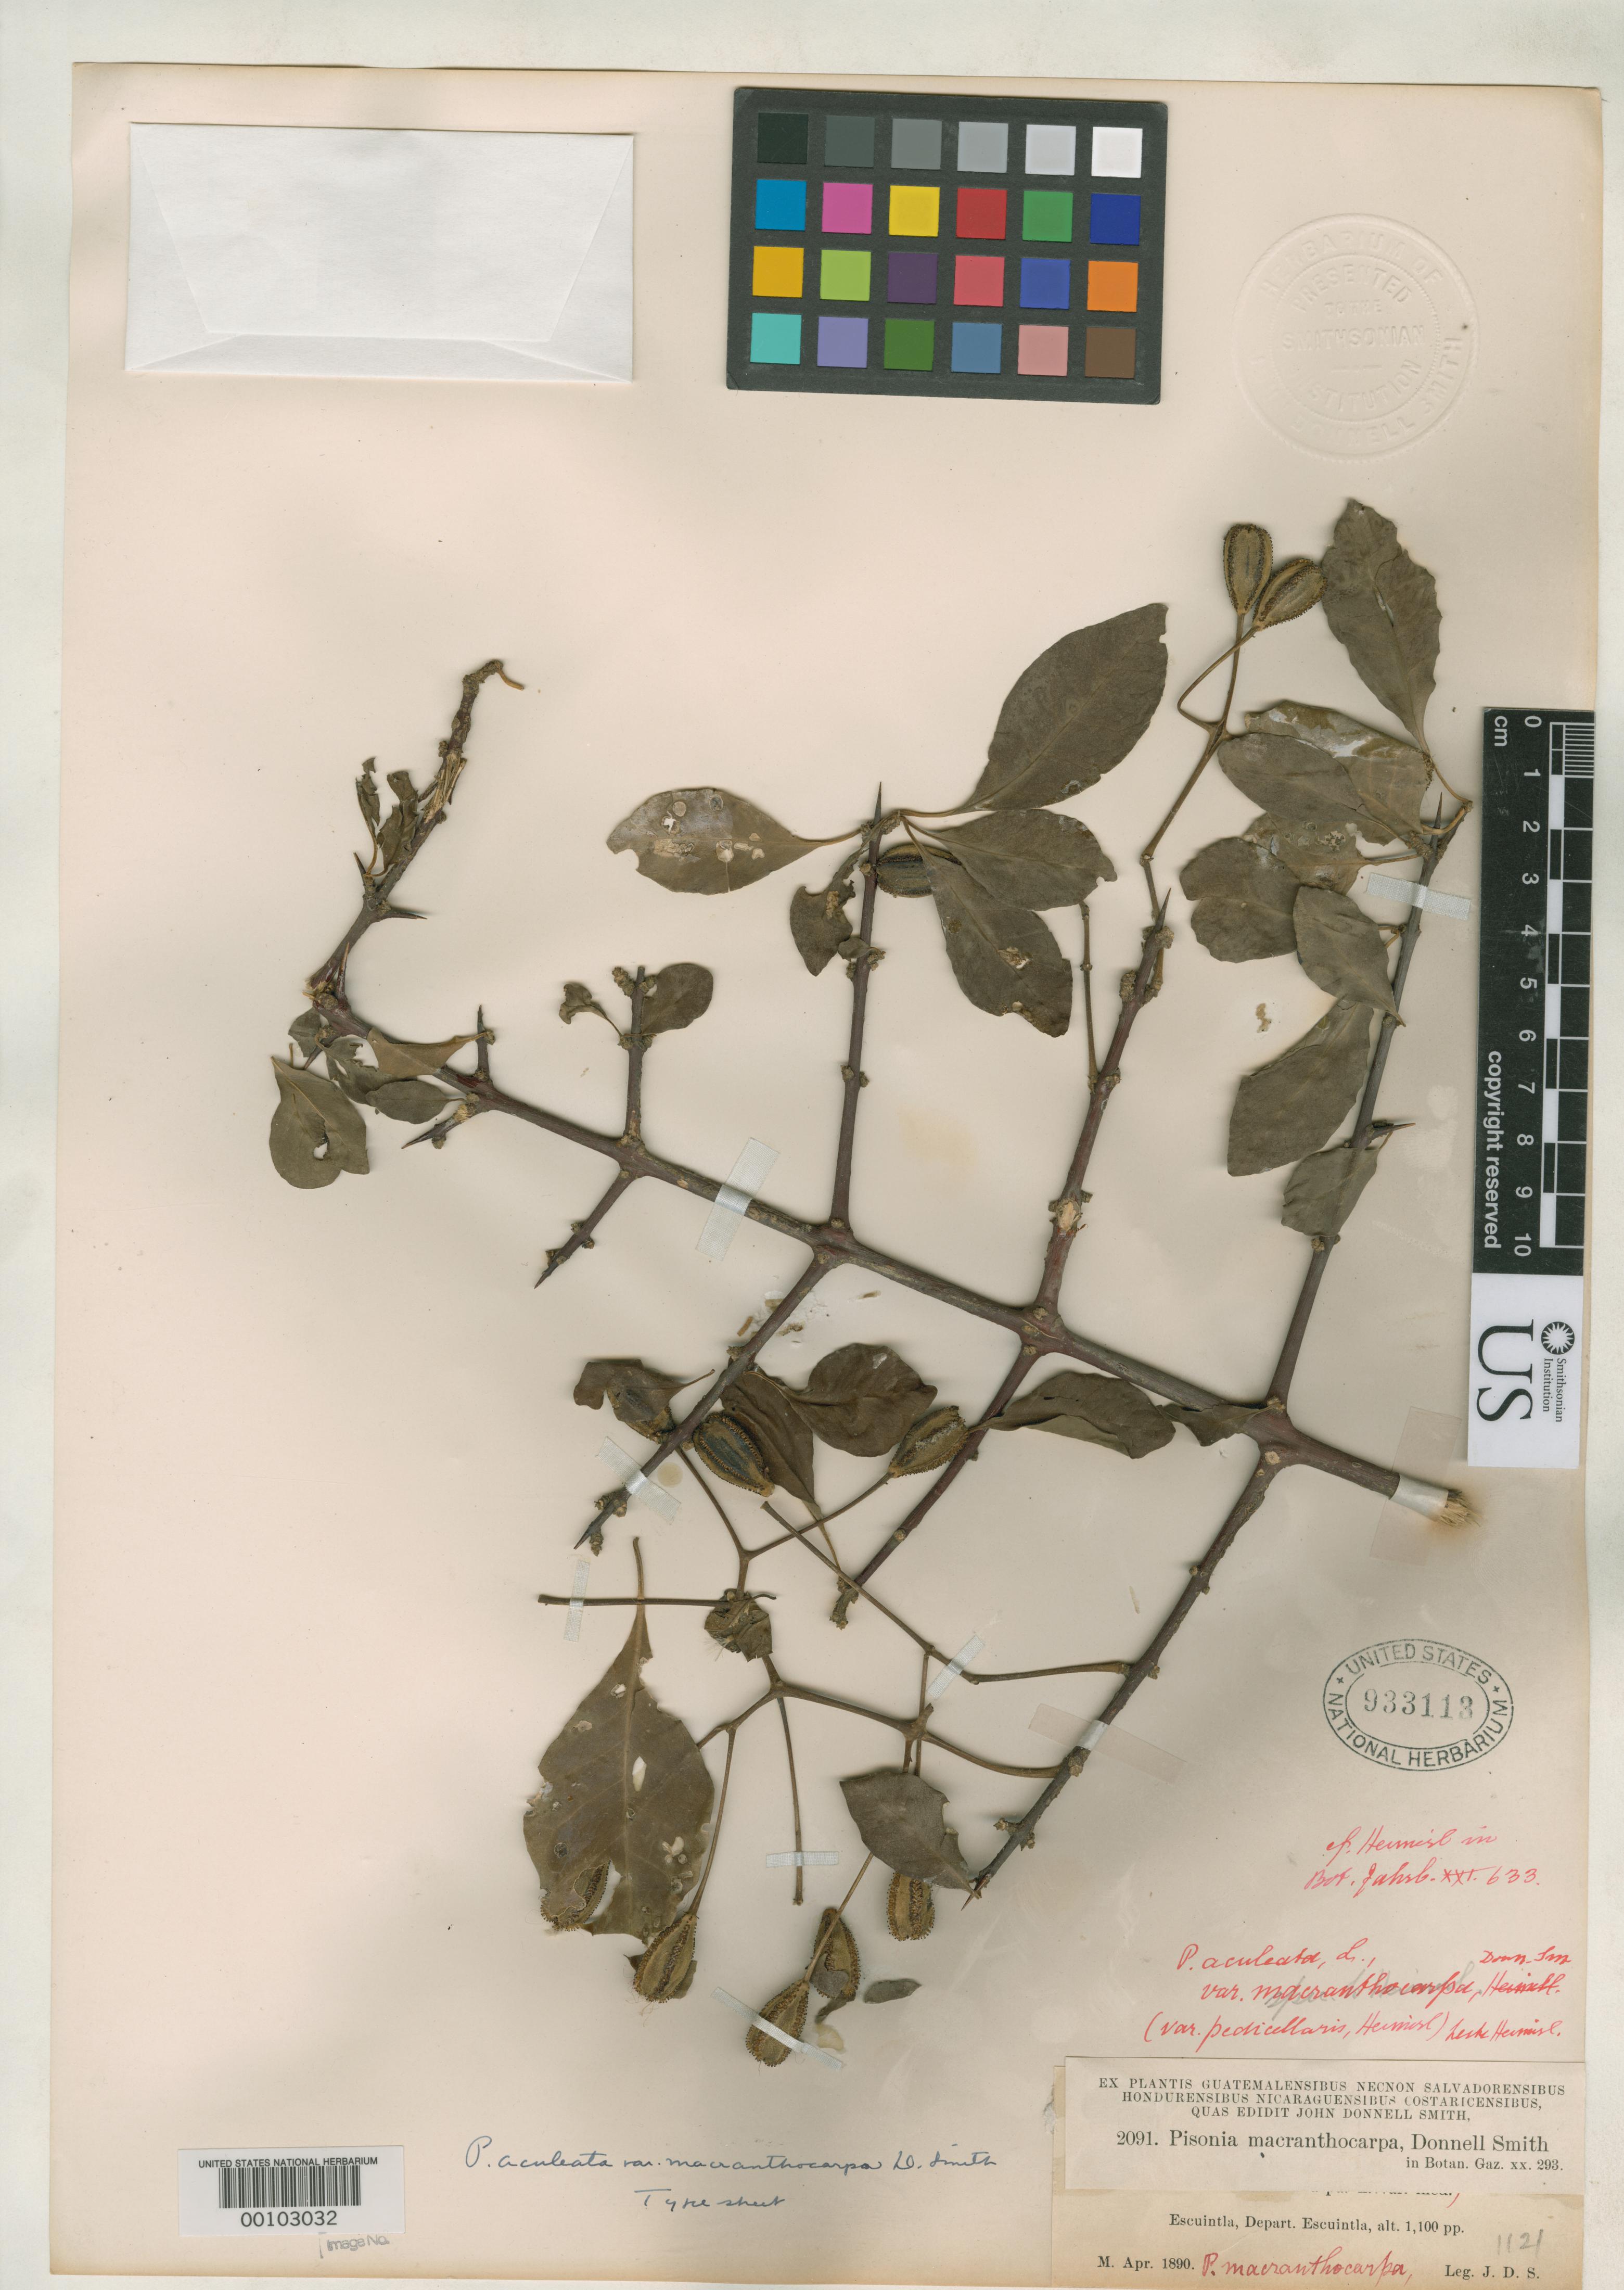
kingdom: Plantae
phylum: Tracheophyta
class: Magnoliopsida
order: Caryophyllales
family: Nyctaginaceae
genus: Pisonia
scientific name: Pisonia aculeata var. macranthocarpa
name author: Donn. Sm.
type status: Type Collection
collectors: J. Donnell Smith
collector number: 2091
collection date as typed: Apr 1890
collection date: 1890-04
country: Guatemala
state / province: Escuintla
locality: Escuintla.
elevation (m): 335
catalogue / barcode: US 933113